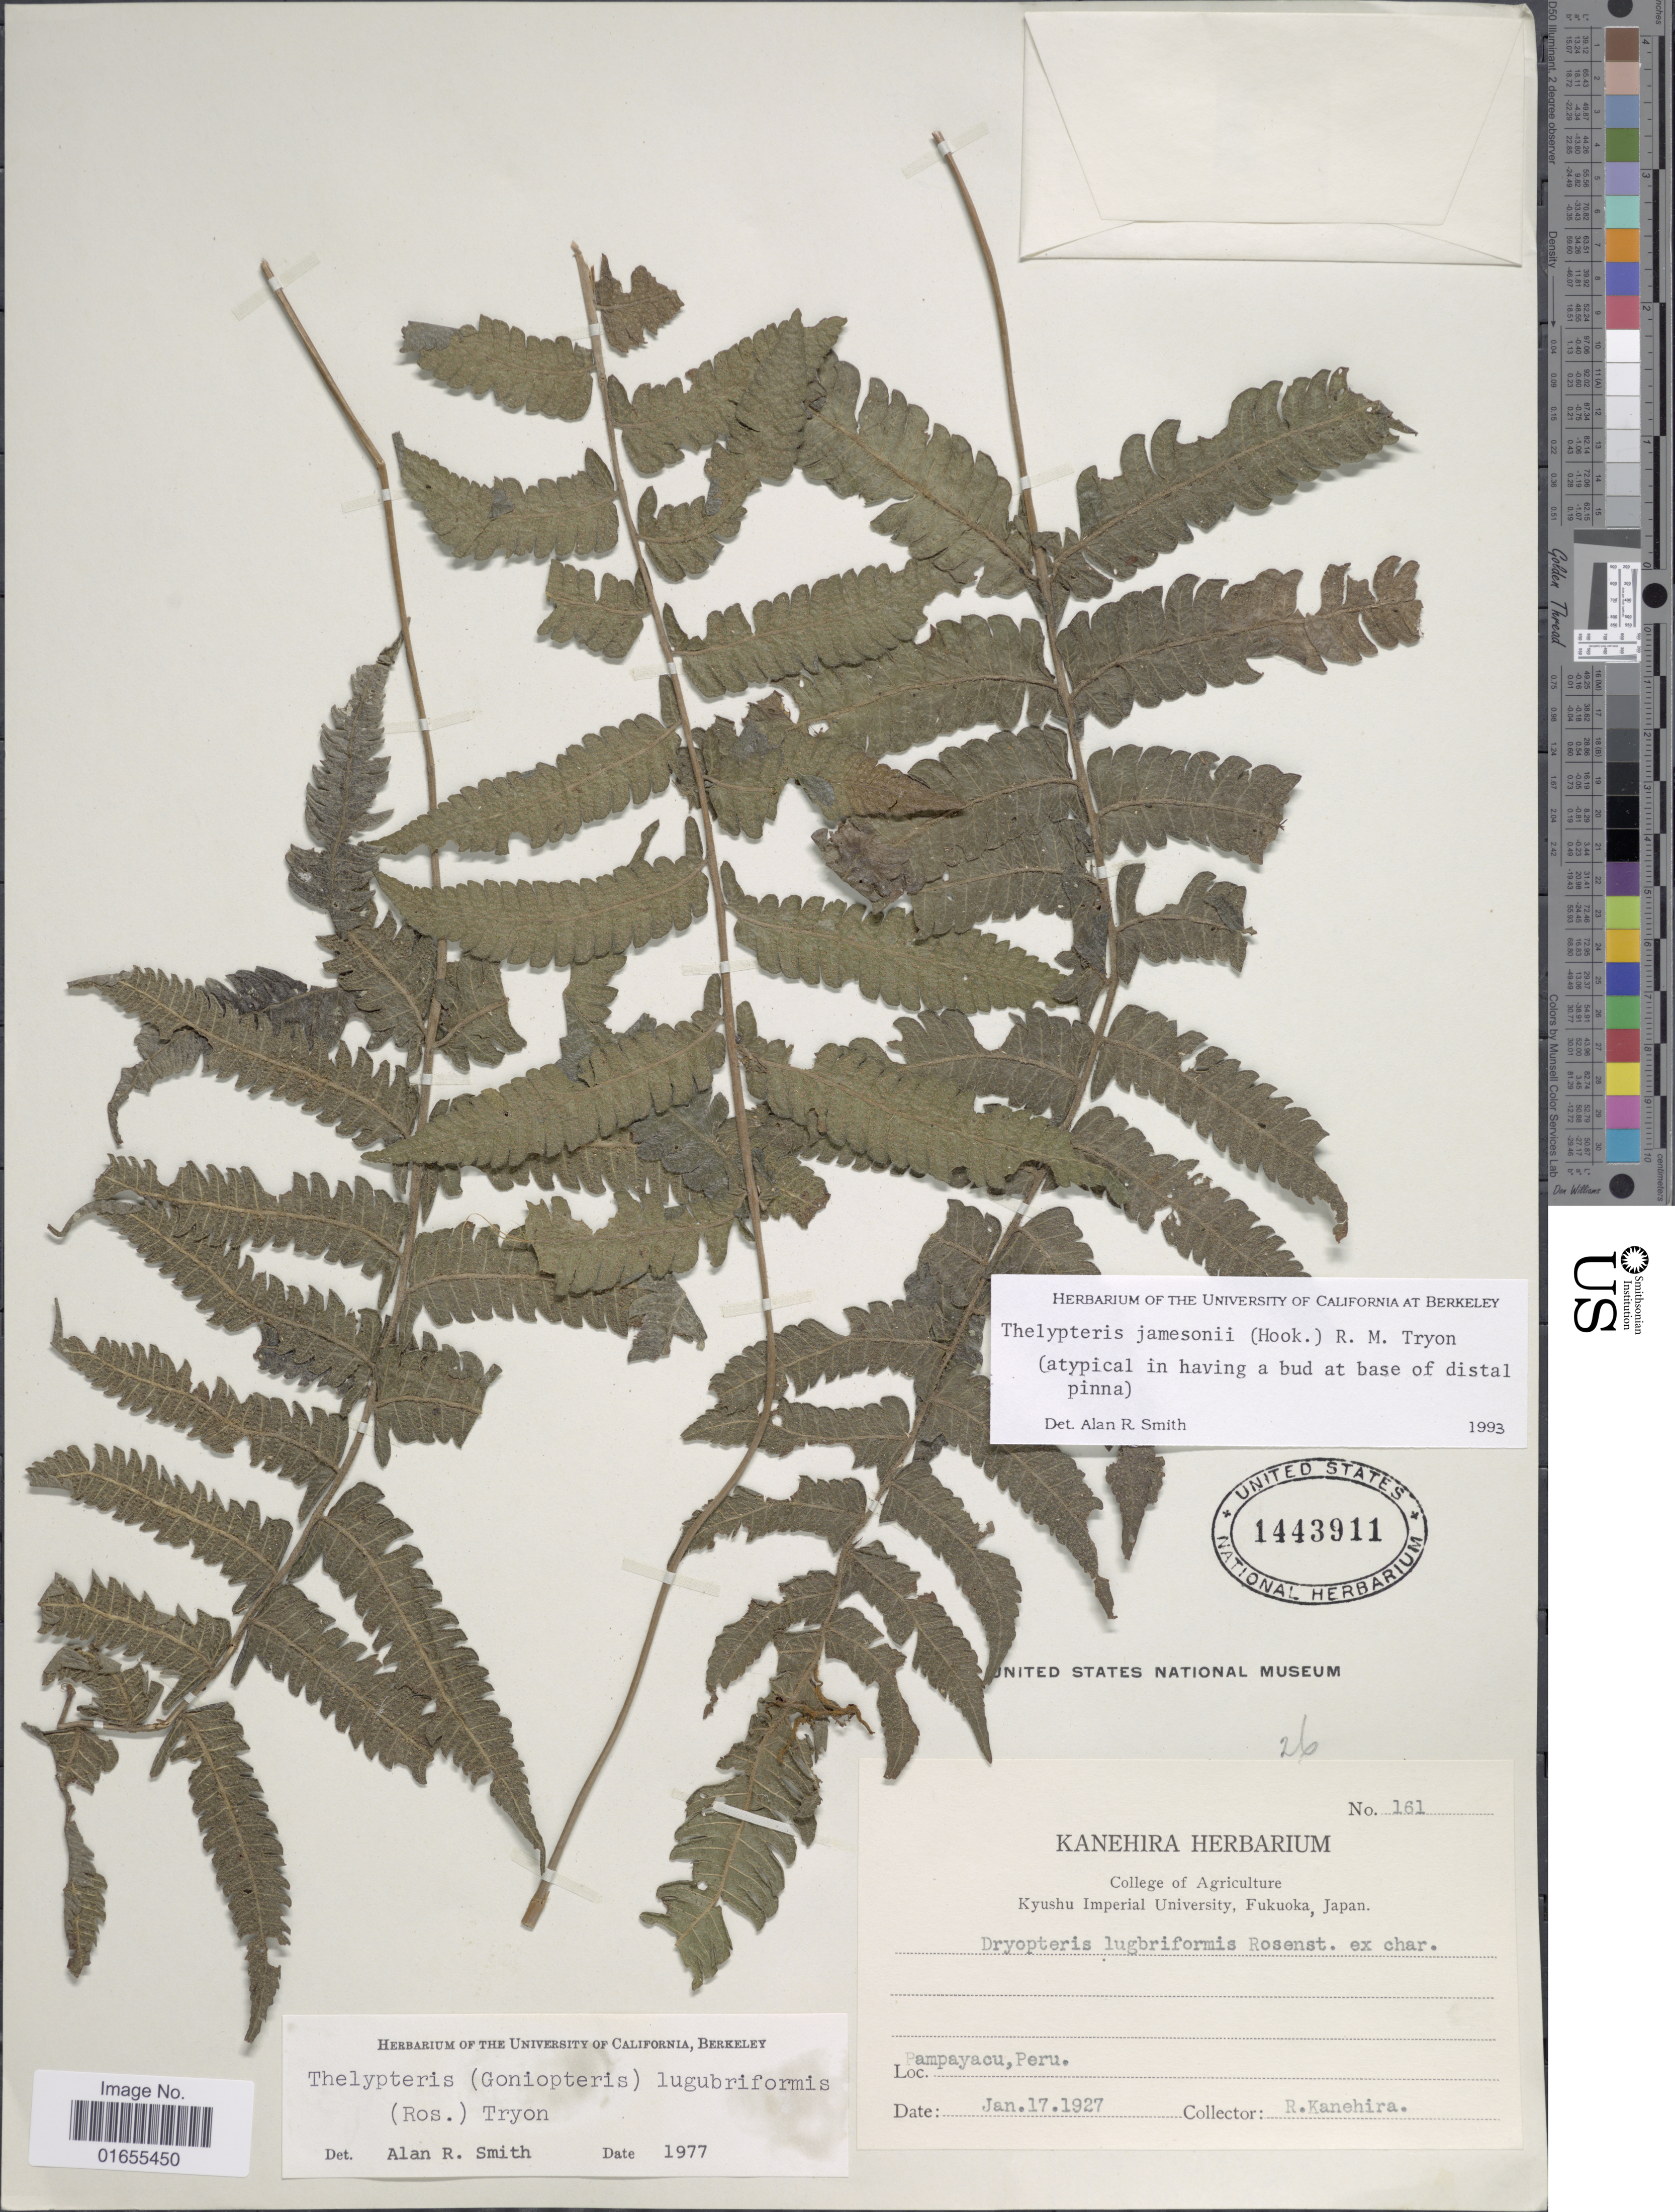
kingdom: Plantae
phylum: Tracheophyta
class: Polypodiopsida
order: Polypodiales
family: Thelypteridaceae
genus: Goniopteris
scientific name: Goniopteris jamesonii (Hook. f.) comb. nov., ined 2015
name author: (Hook. f.)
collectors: R. Kanehira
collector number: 161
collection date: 1927-03-17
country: Peru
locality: Pampayacu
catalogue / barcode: US 1443911